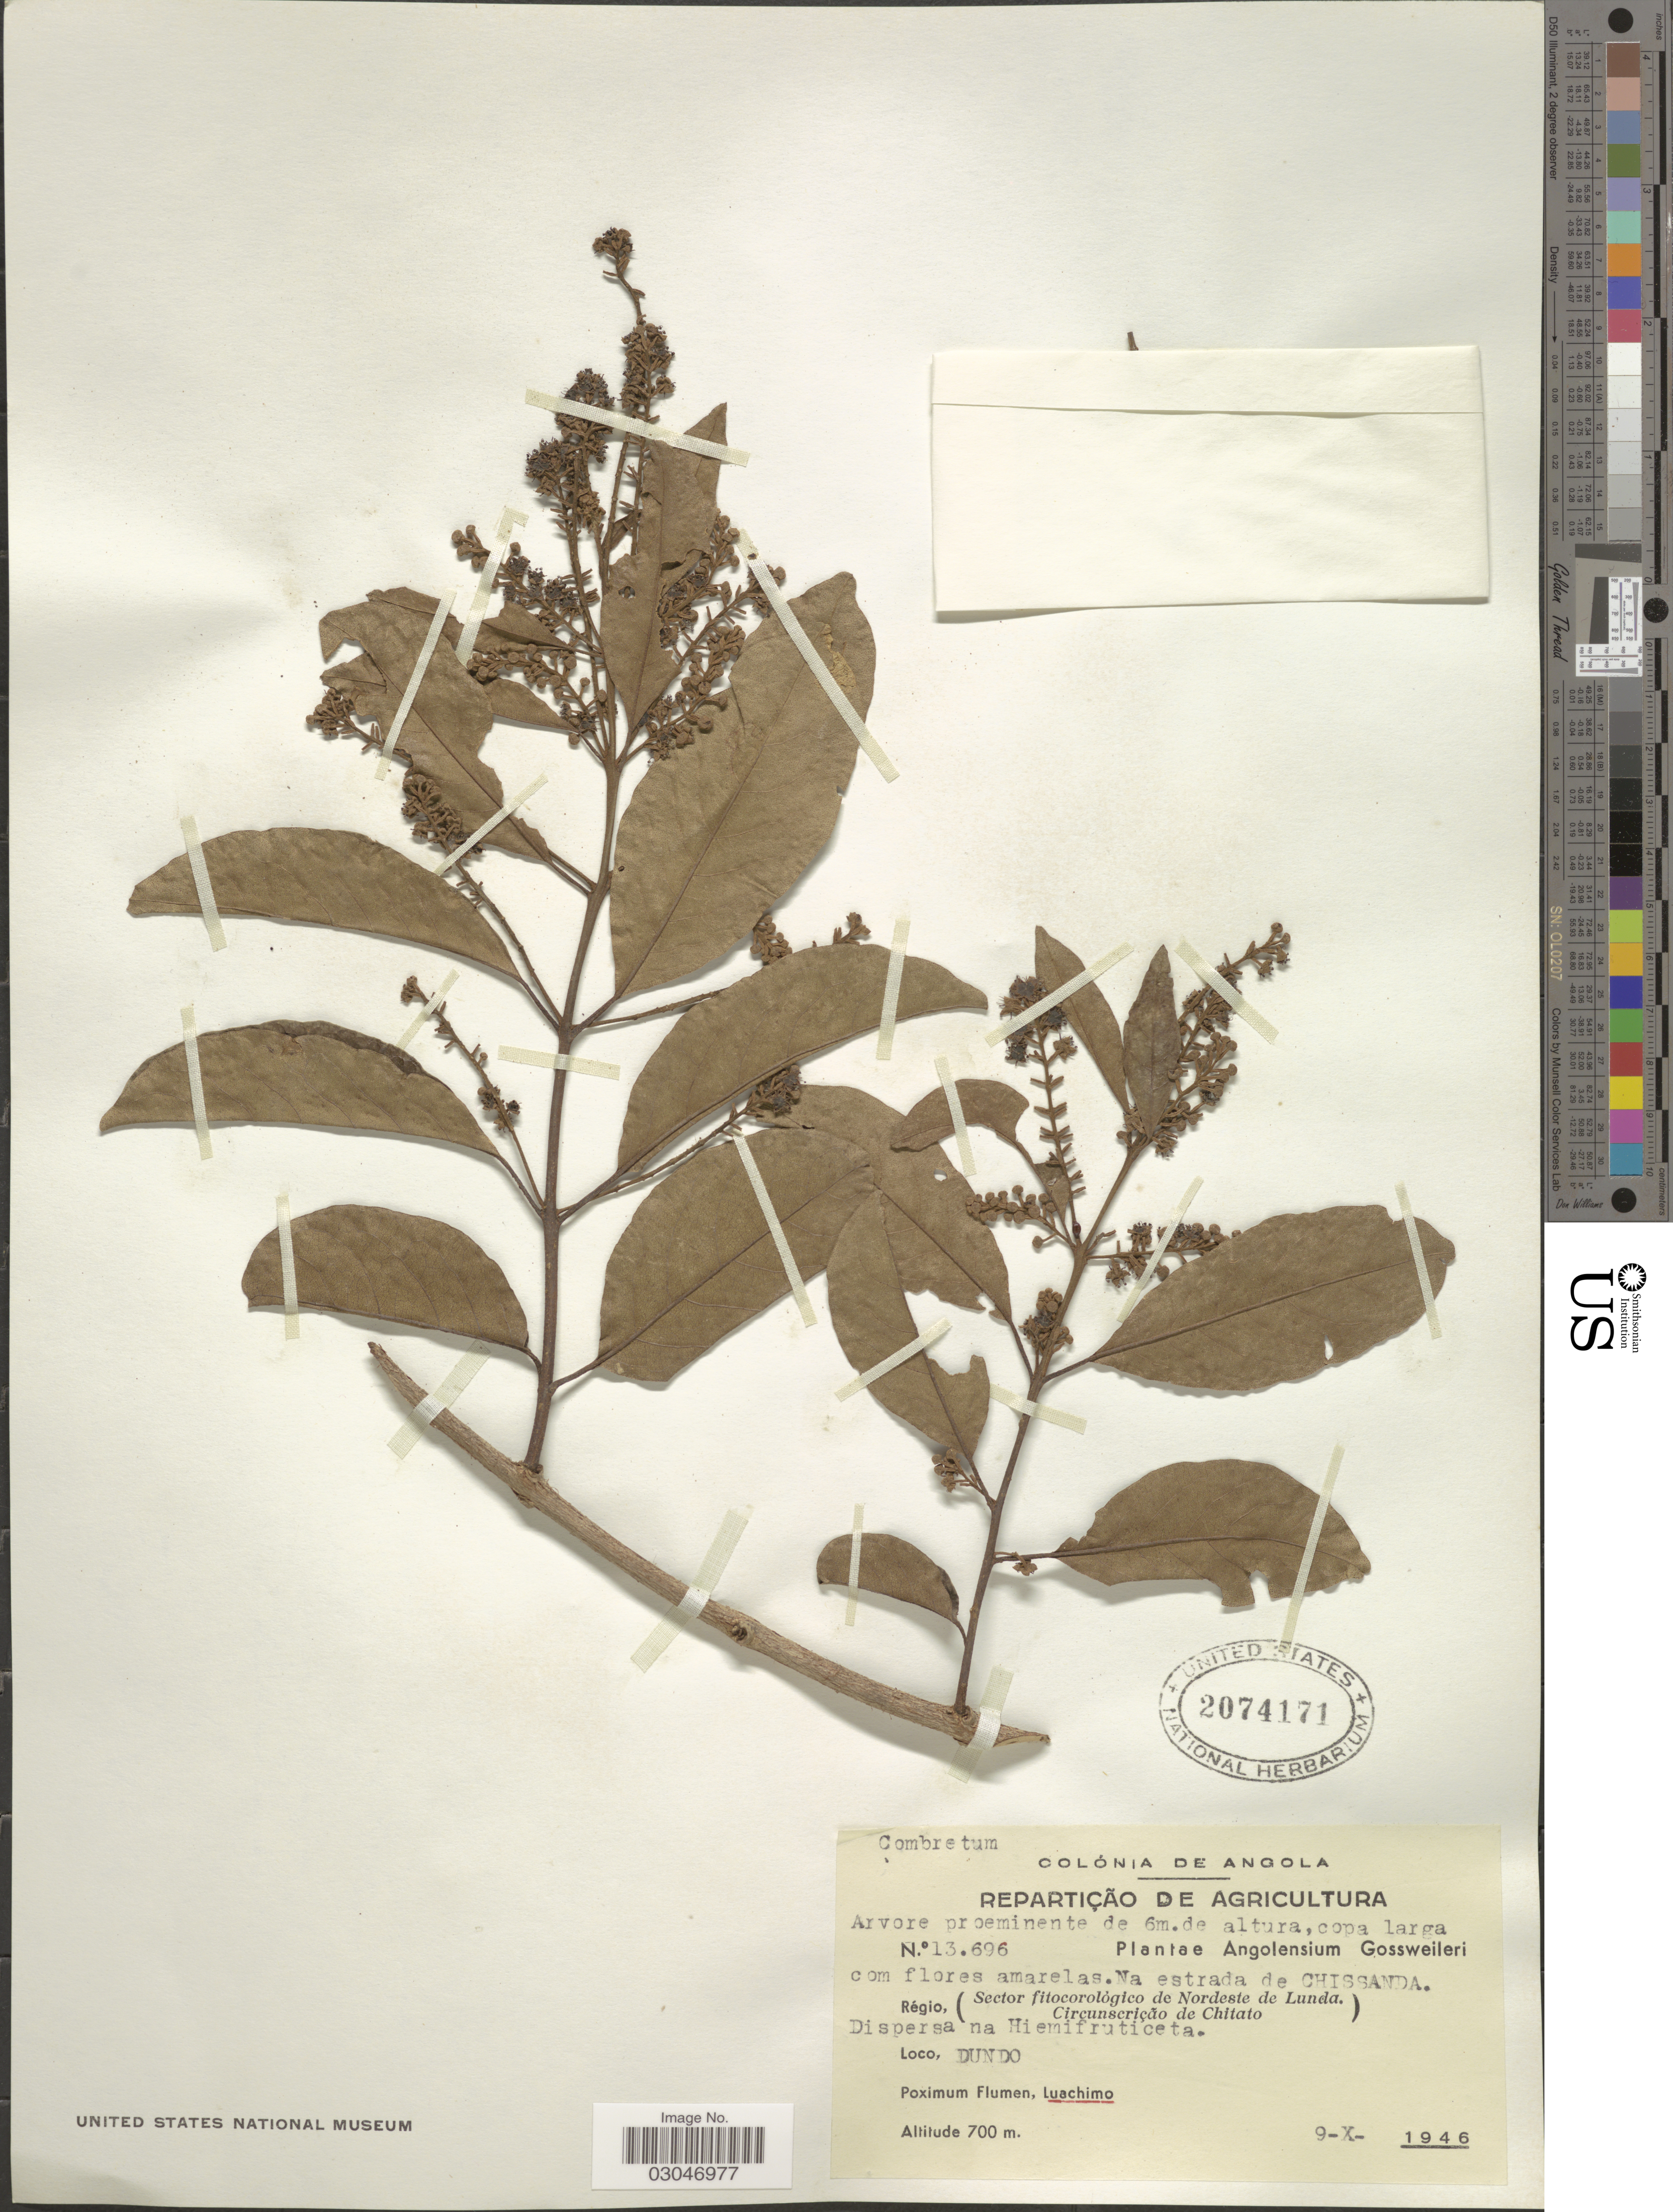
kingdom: Plantae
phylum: Tracheophyta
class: Magnoliopsida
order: Myrtales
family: Combretaceae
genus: Combretum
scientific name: Combretum sp.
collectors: -. Gossweiler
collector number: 13696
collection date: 1946-10-09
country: Angola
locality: Régio, (Sector fitocorológico de Nordeste de Lunda. Cirunscrição de Chitato), Dundo.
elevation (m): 700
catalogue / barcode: US 2074171